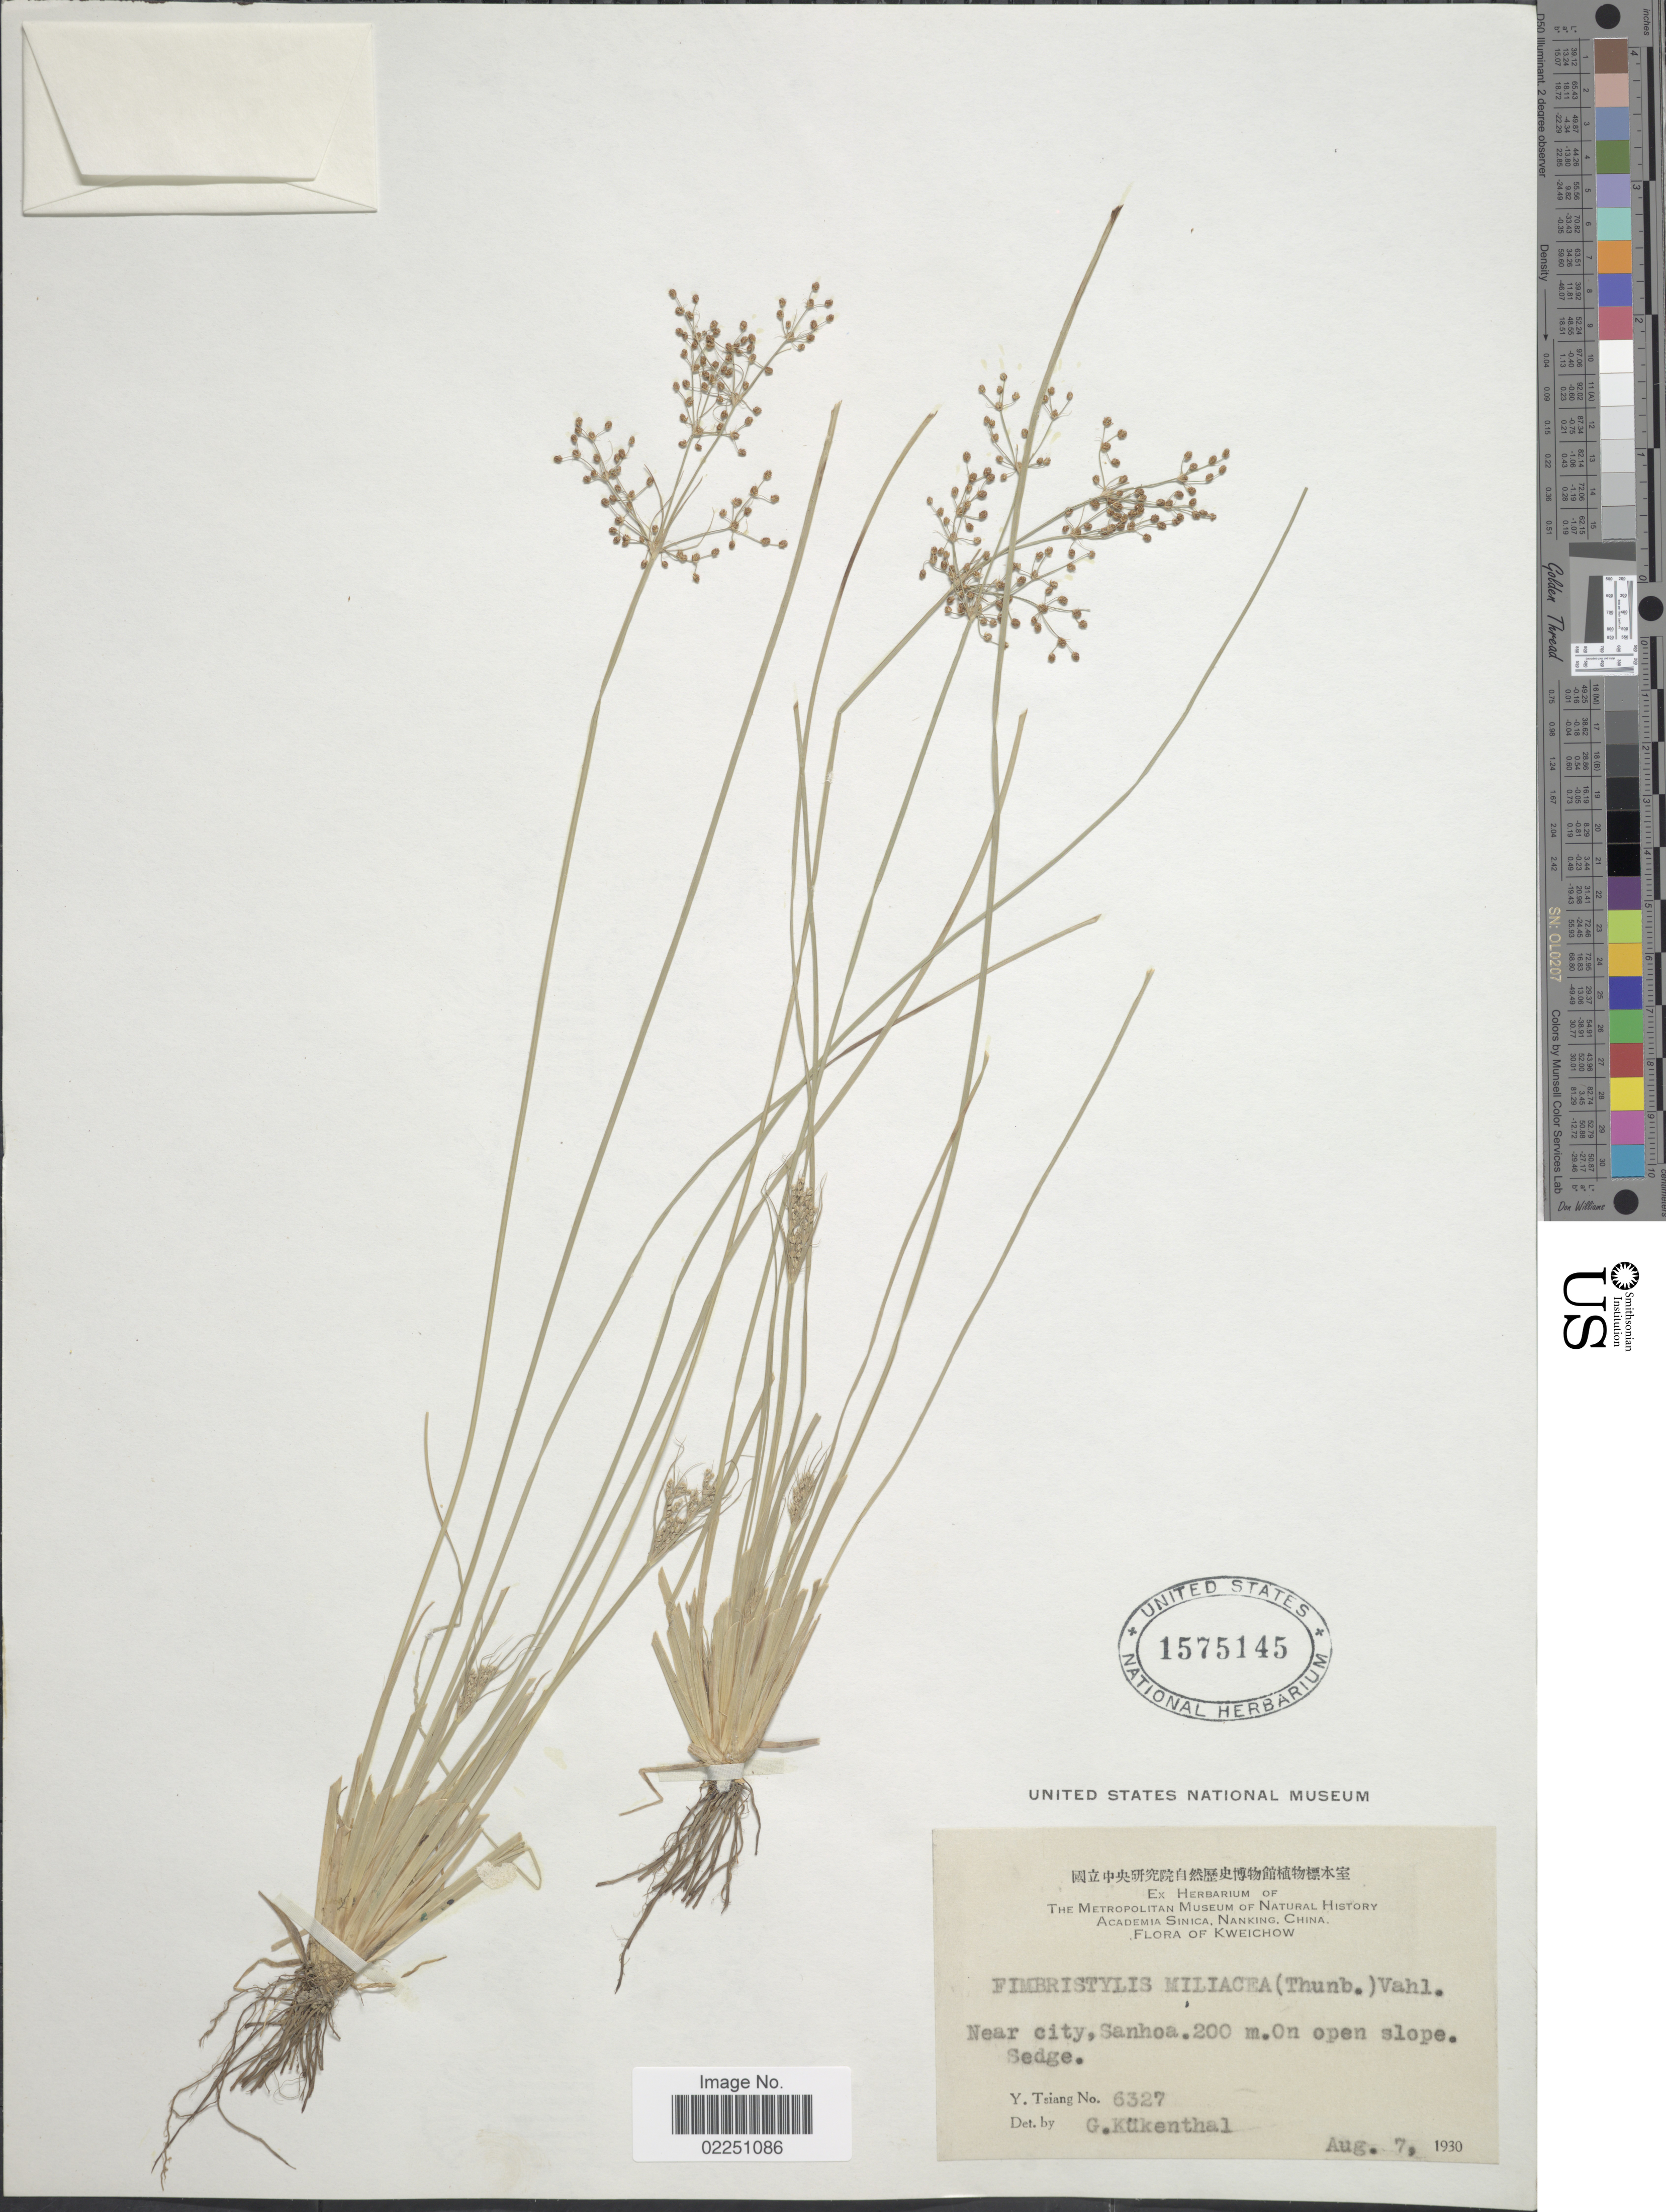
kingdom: Plantae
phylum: Tracheophyta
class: Liliopsida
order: Poales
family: Cyperaceae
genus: Fimbristylis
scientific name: Fimbristylis littoralis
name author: Gaudich.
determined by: Strong, M. T., (US), Smithsonian Institution - National Museum of Natural History (UNITED STATES)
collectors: Y. Tsiang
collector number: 6327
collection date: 1930-08-07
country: China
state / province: Guizhou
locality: Kweichow. Near city, Sanhoa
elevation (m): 200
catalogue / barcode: US 1575145